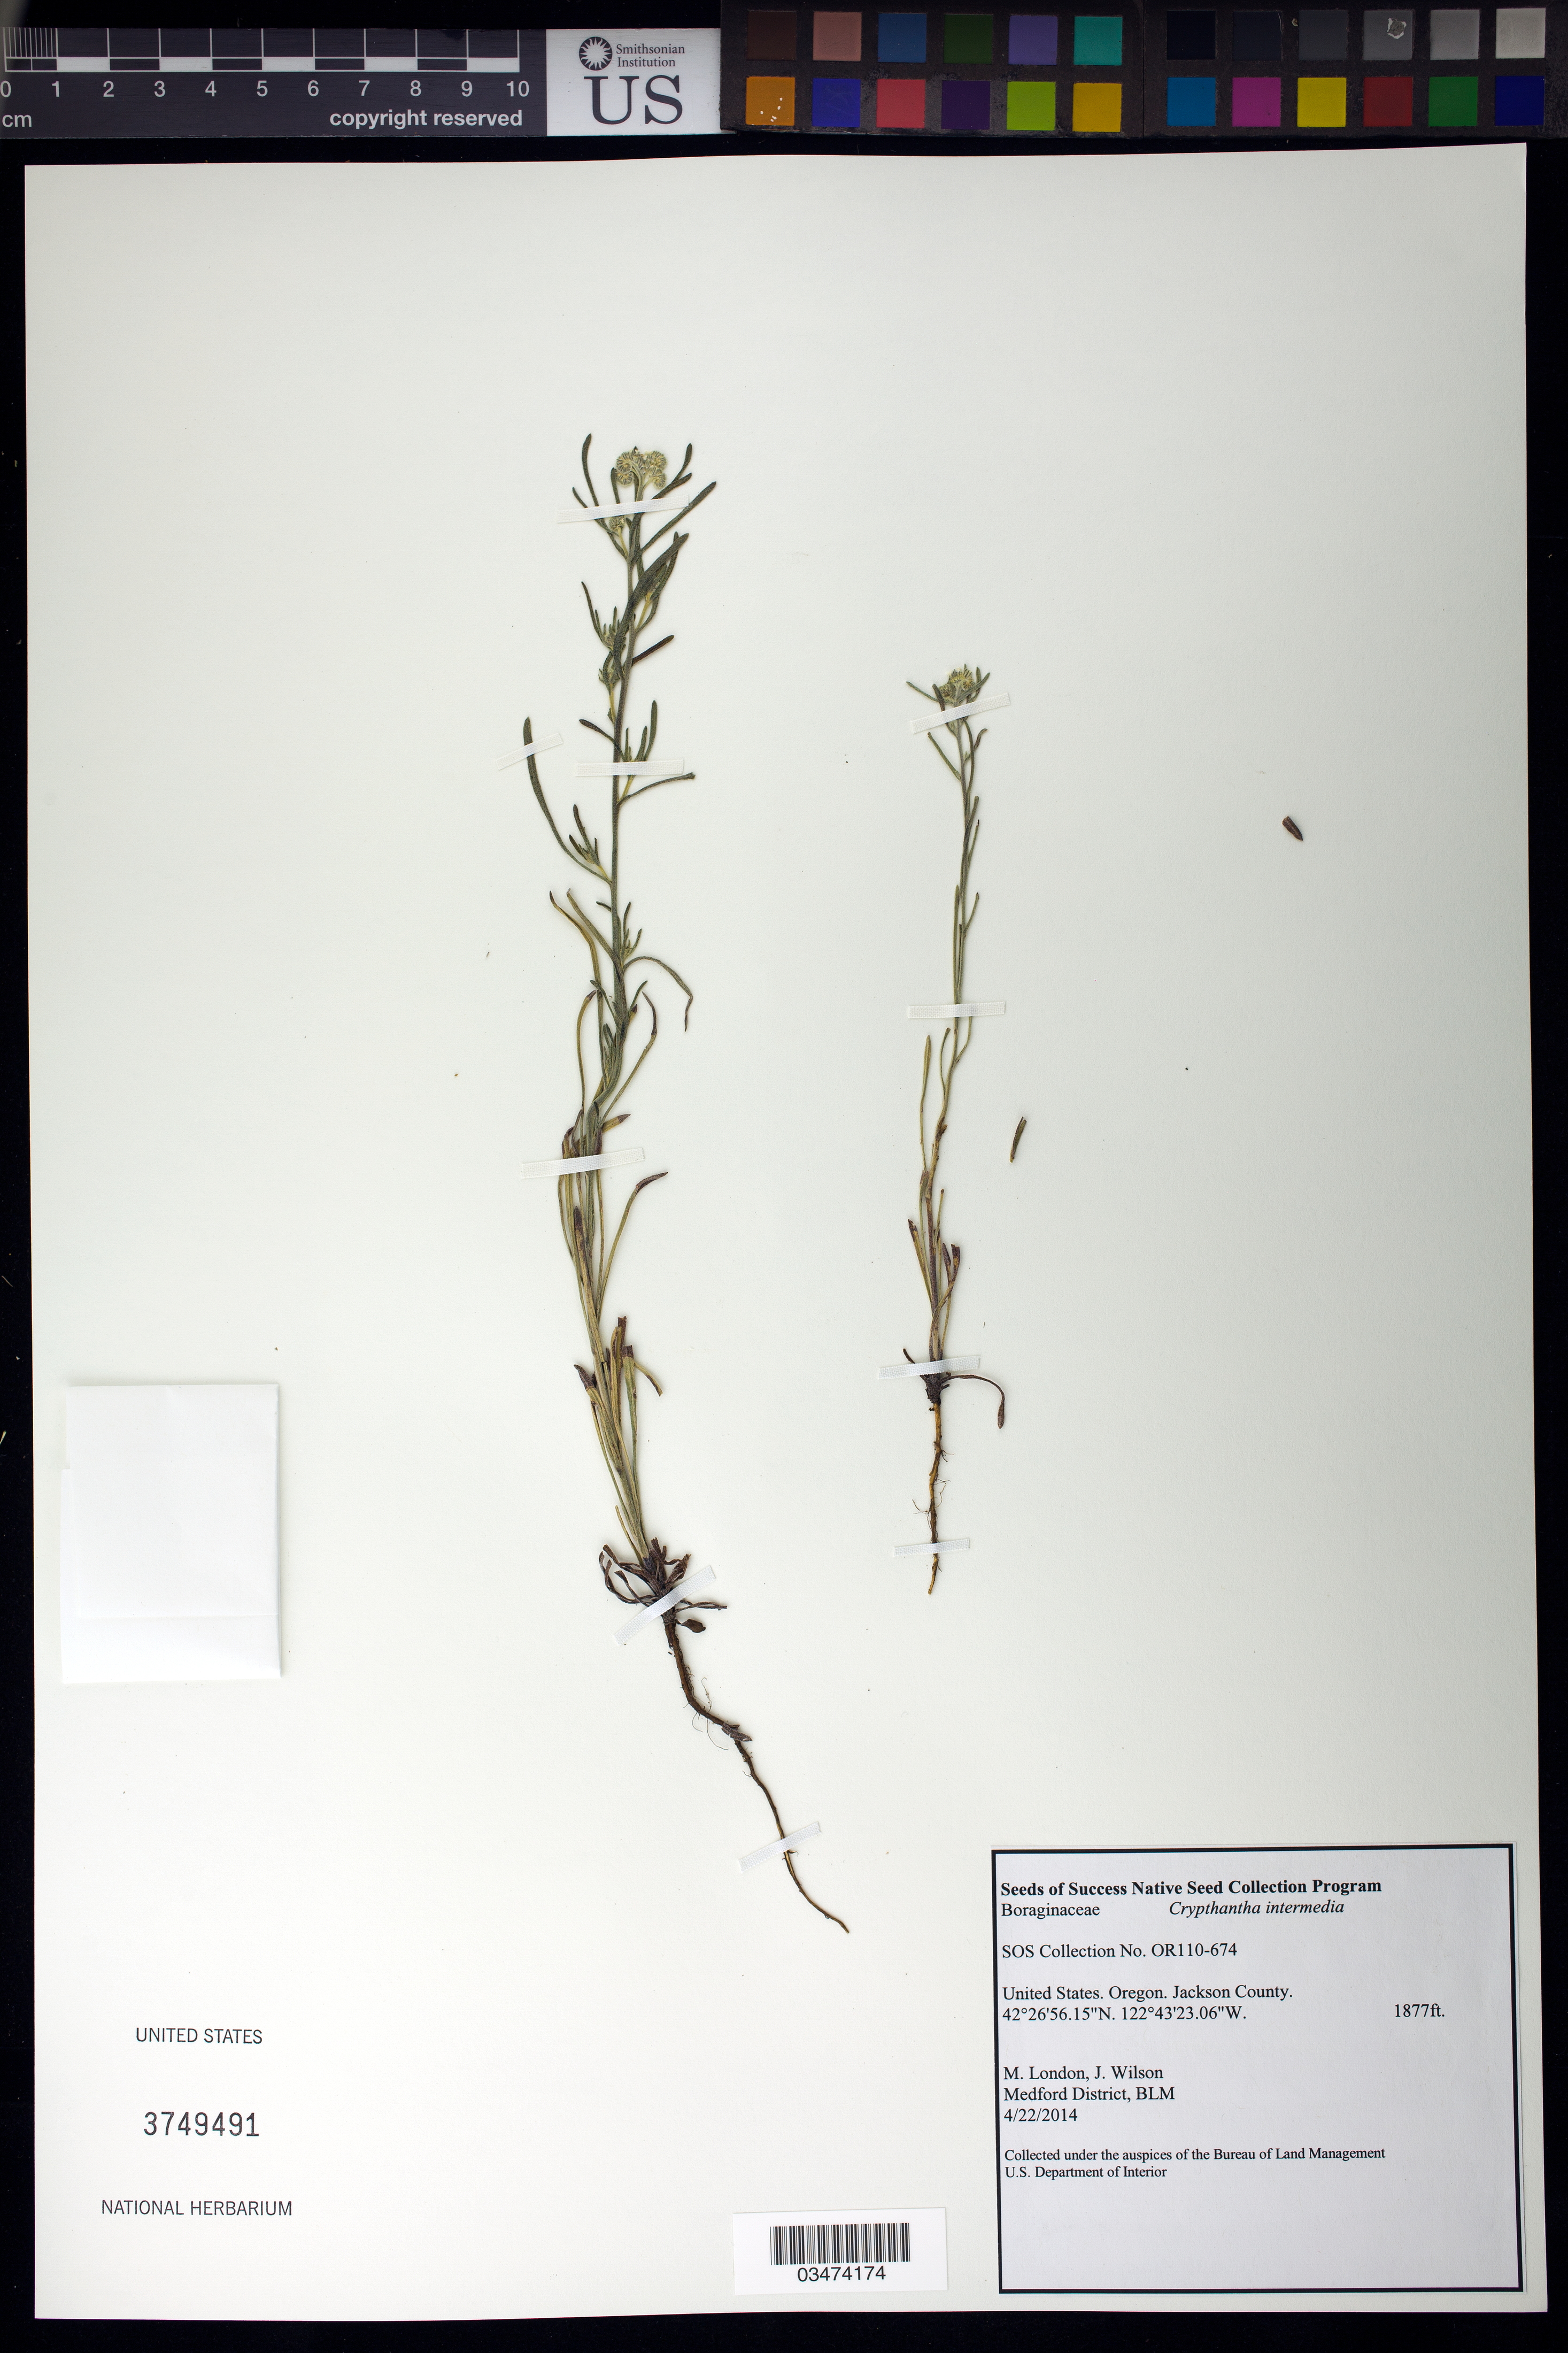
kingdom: Plantae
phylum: Tracheophyta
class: Magnoliopsida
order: Boraginales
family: Boraginaceae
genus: Cryptantha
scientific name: Cryptantha intermedia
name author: (A. Gray) Greene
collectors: M. London & J. Wilson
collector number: OR110-674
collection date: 2014-04-22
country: United States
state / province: Oregon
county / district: Jackson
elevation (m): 572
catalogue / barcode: US 3749491